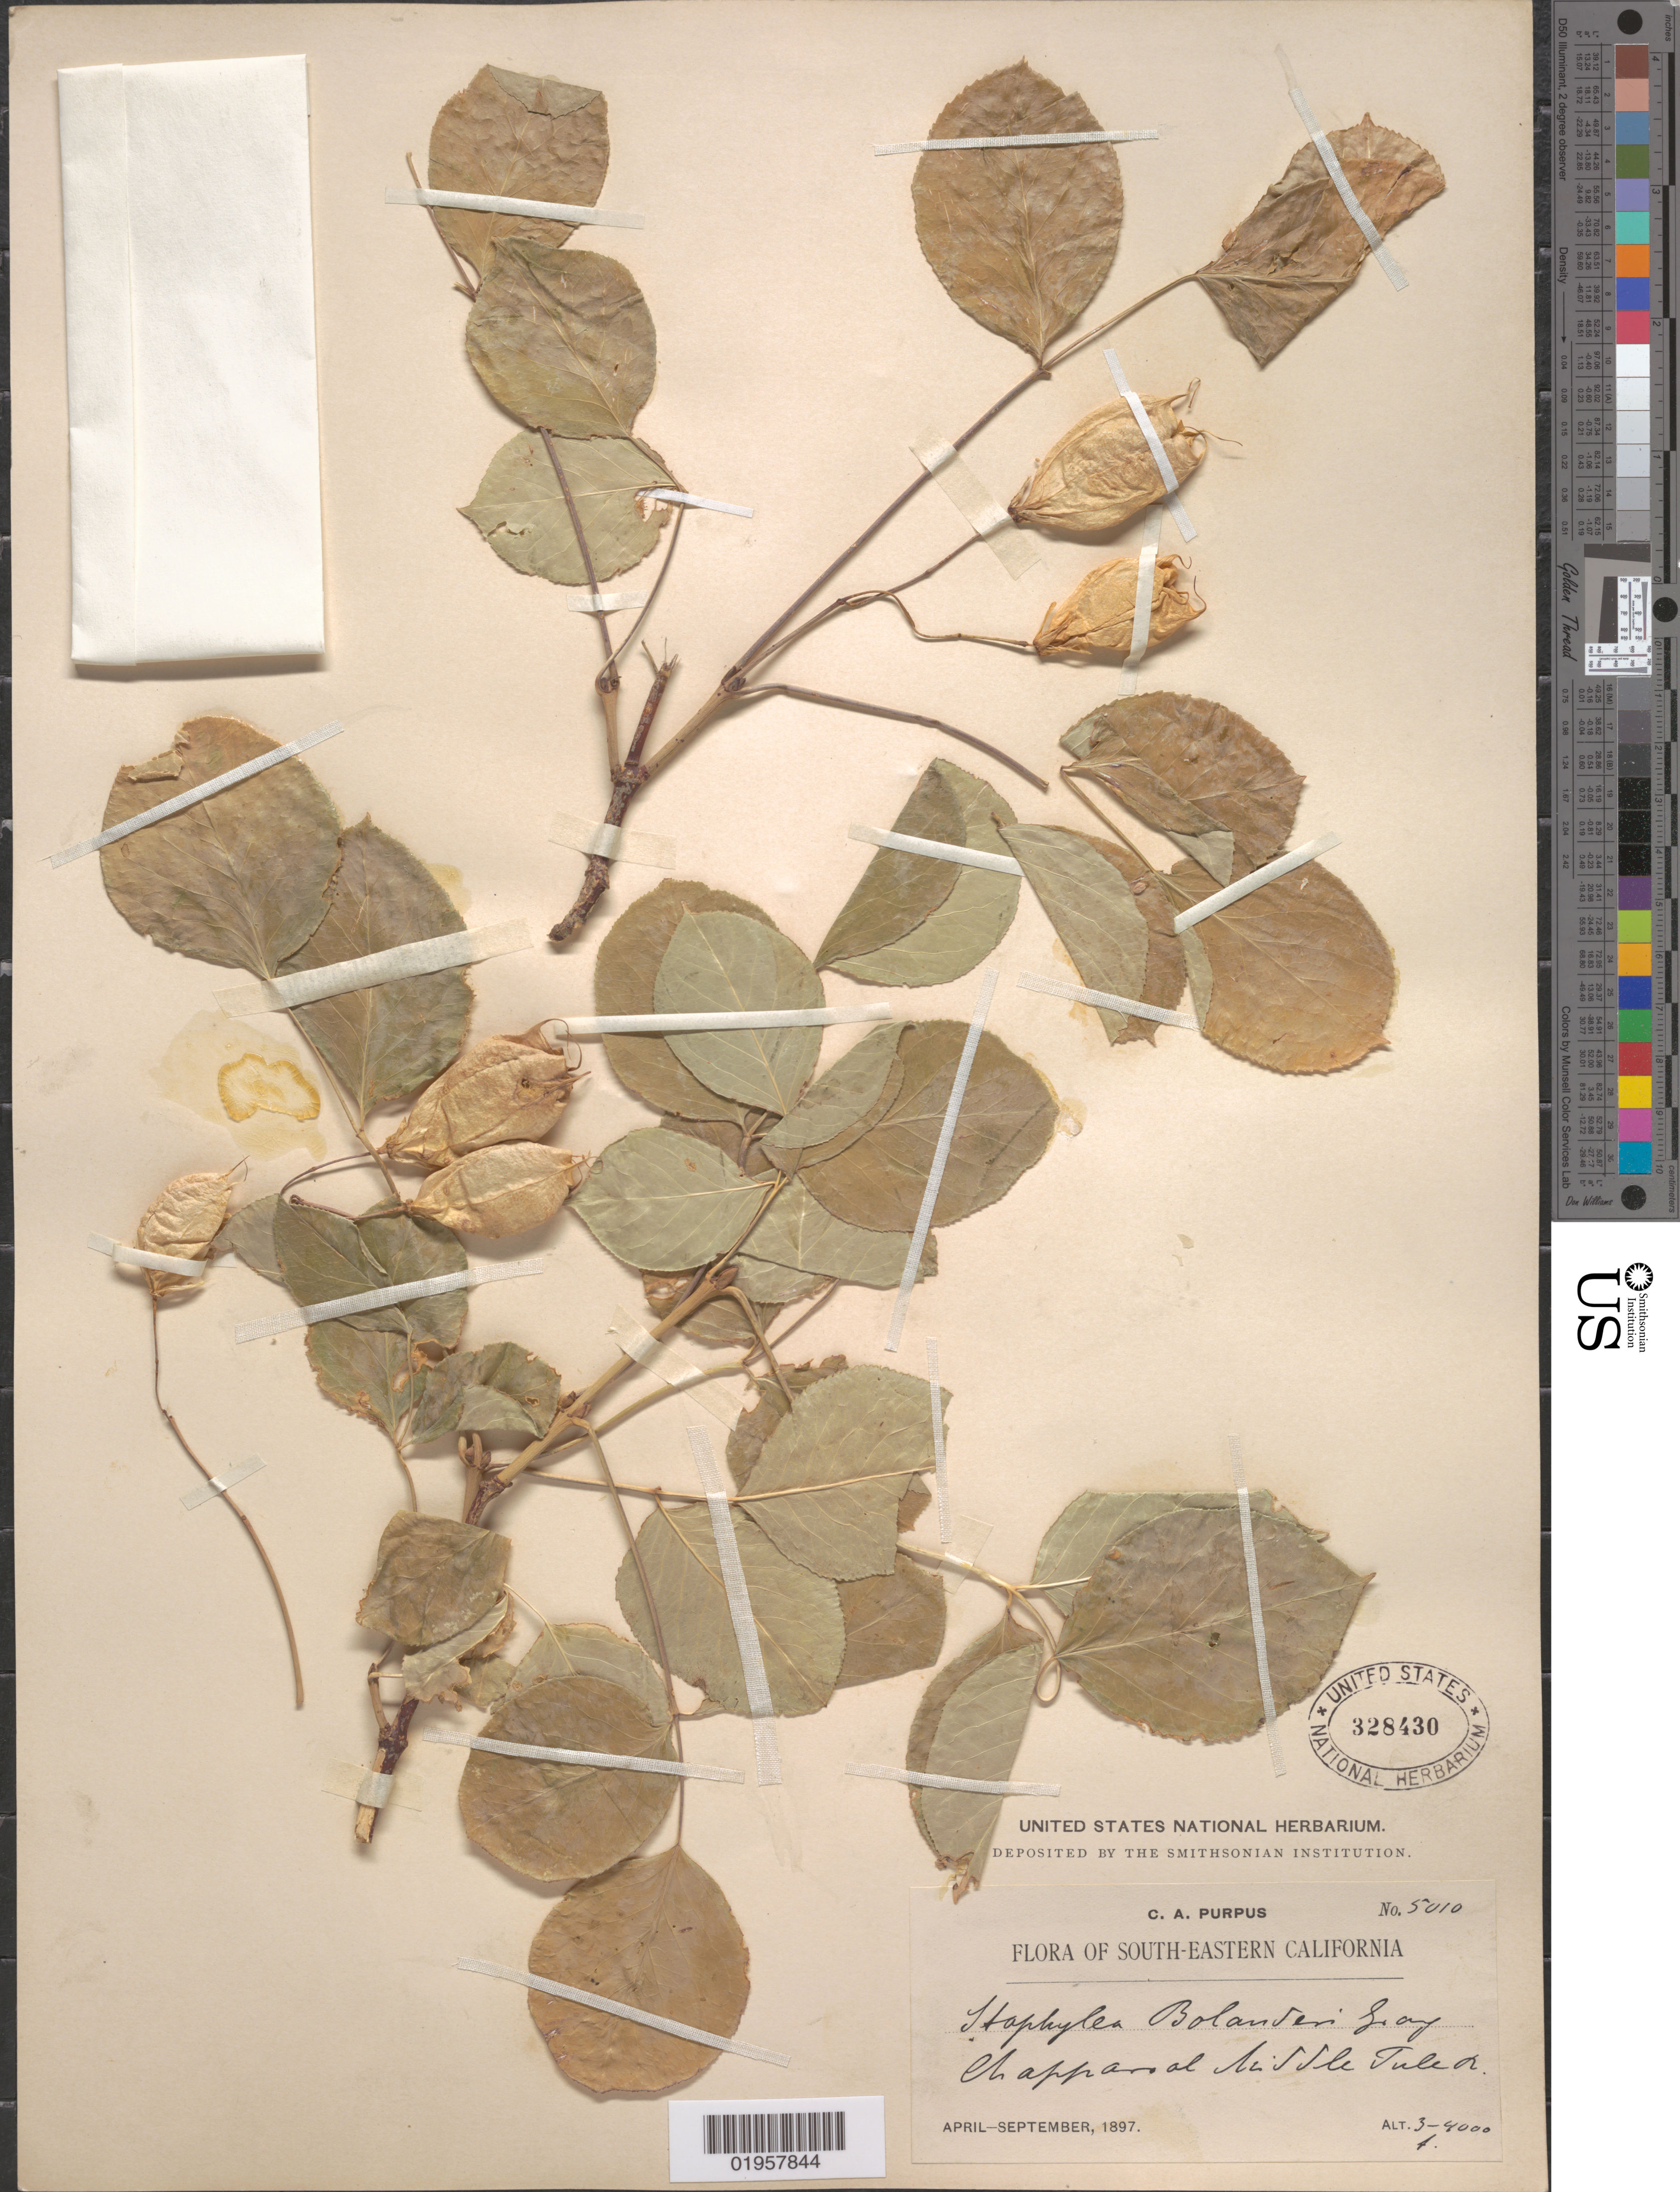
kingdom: Plantae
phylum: Tracheophyta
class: Magnoliopsida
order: Crossosomatales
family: Staphyleaceae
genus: Staphylea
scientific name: Staphylea bolanderi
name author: A. Gray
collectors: C. A. Purpus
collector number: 5010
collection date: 1897-04/1897-09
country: United States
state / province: California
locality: Chapparral Middle Tule [?]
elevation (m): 914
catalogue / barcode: US 328430